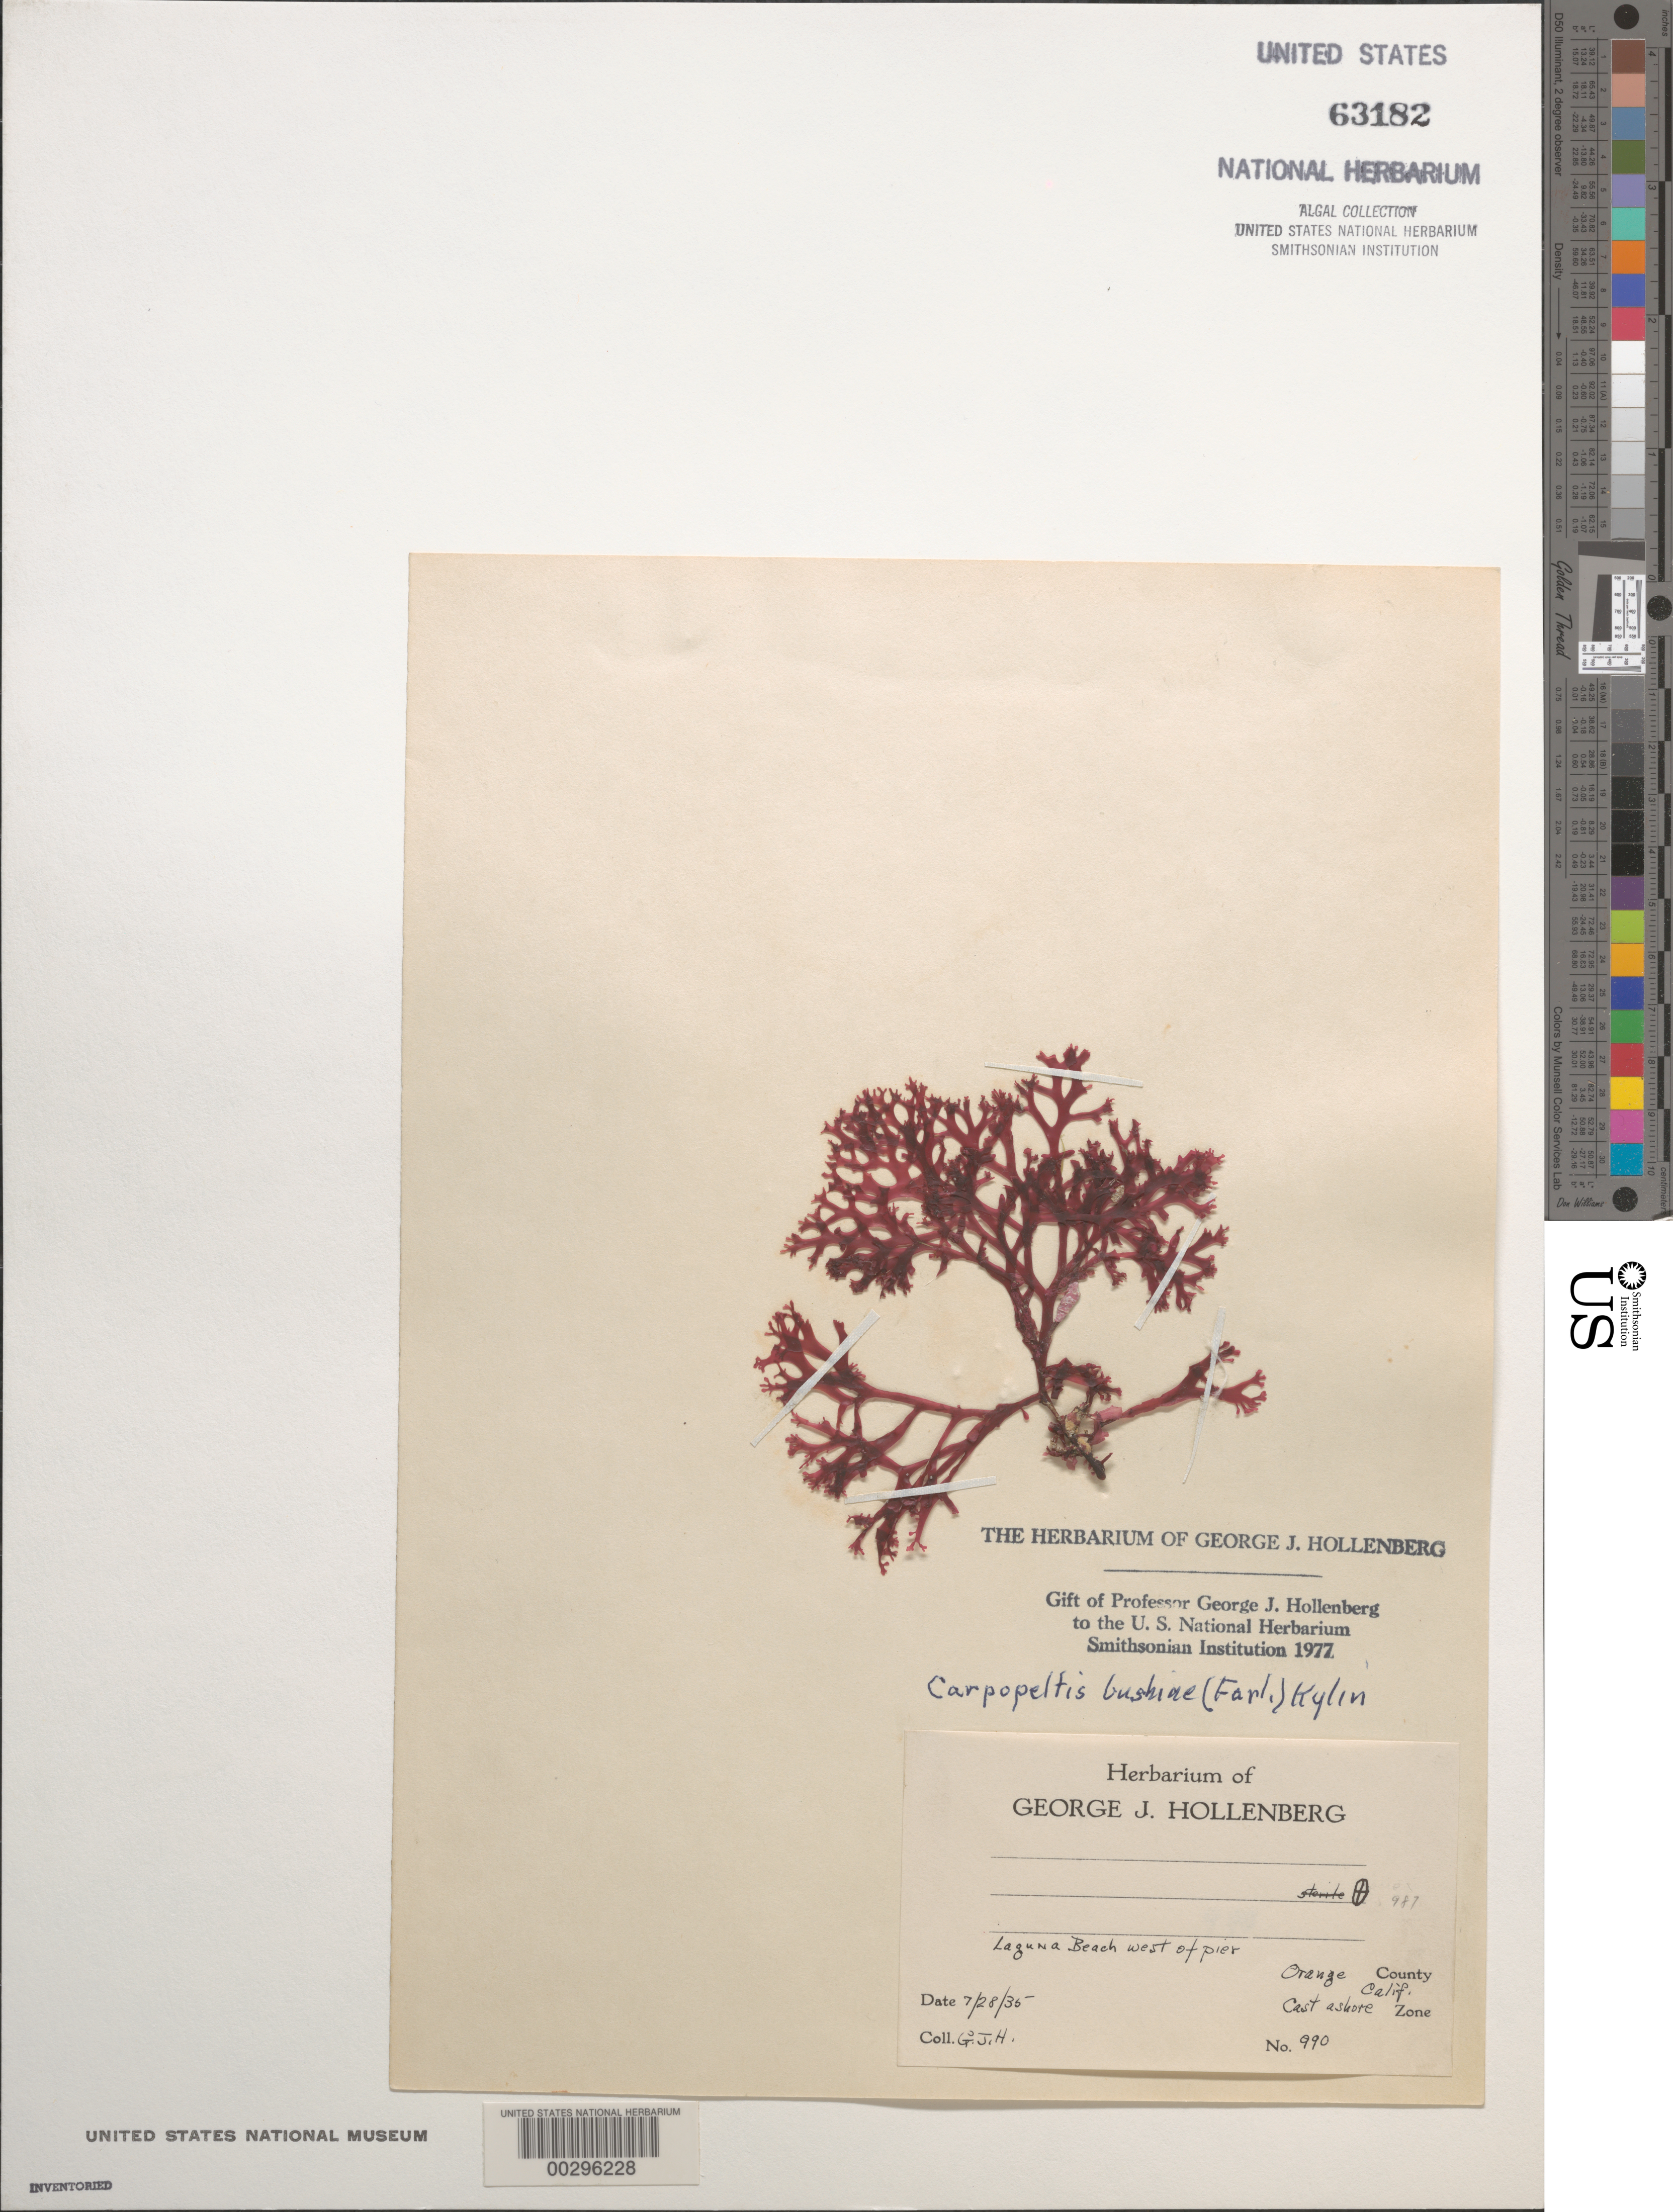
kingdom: Plantae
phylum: Rhodophyta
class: Florideophyceae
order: Halymeniales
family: Halymeniaceae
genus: Carpopeltis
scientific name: Carpopeltis bushiae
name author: (Farl.) Kylin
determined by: Hollenberg, George J.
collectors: G. Hollenberg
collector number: GJH 990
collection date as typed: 28 Jul 1935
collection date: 1935-07-28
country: United States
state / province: California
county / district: Orange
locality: Laguna Beach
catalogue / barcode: US 63182